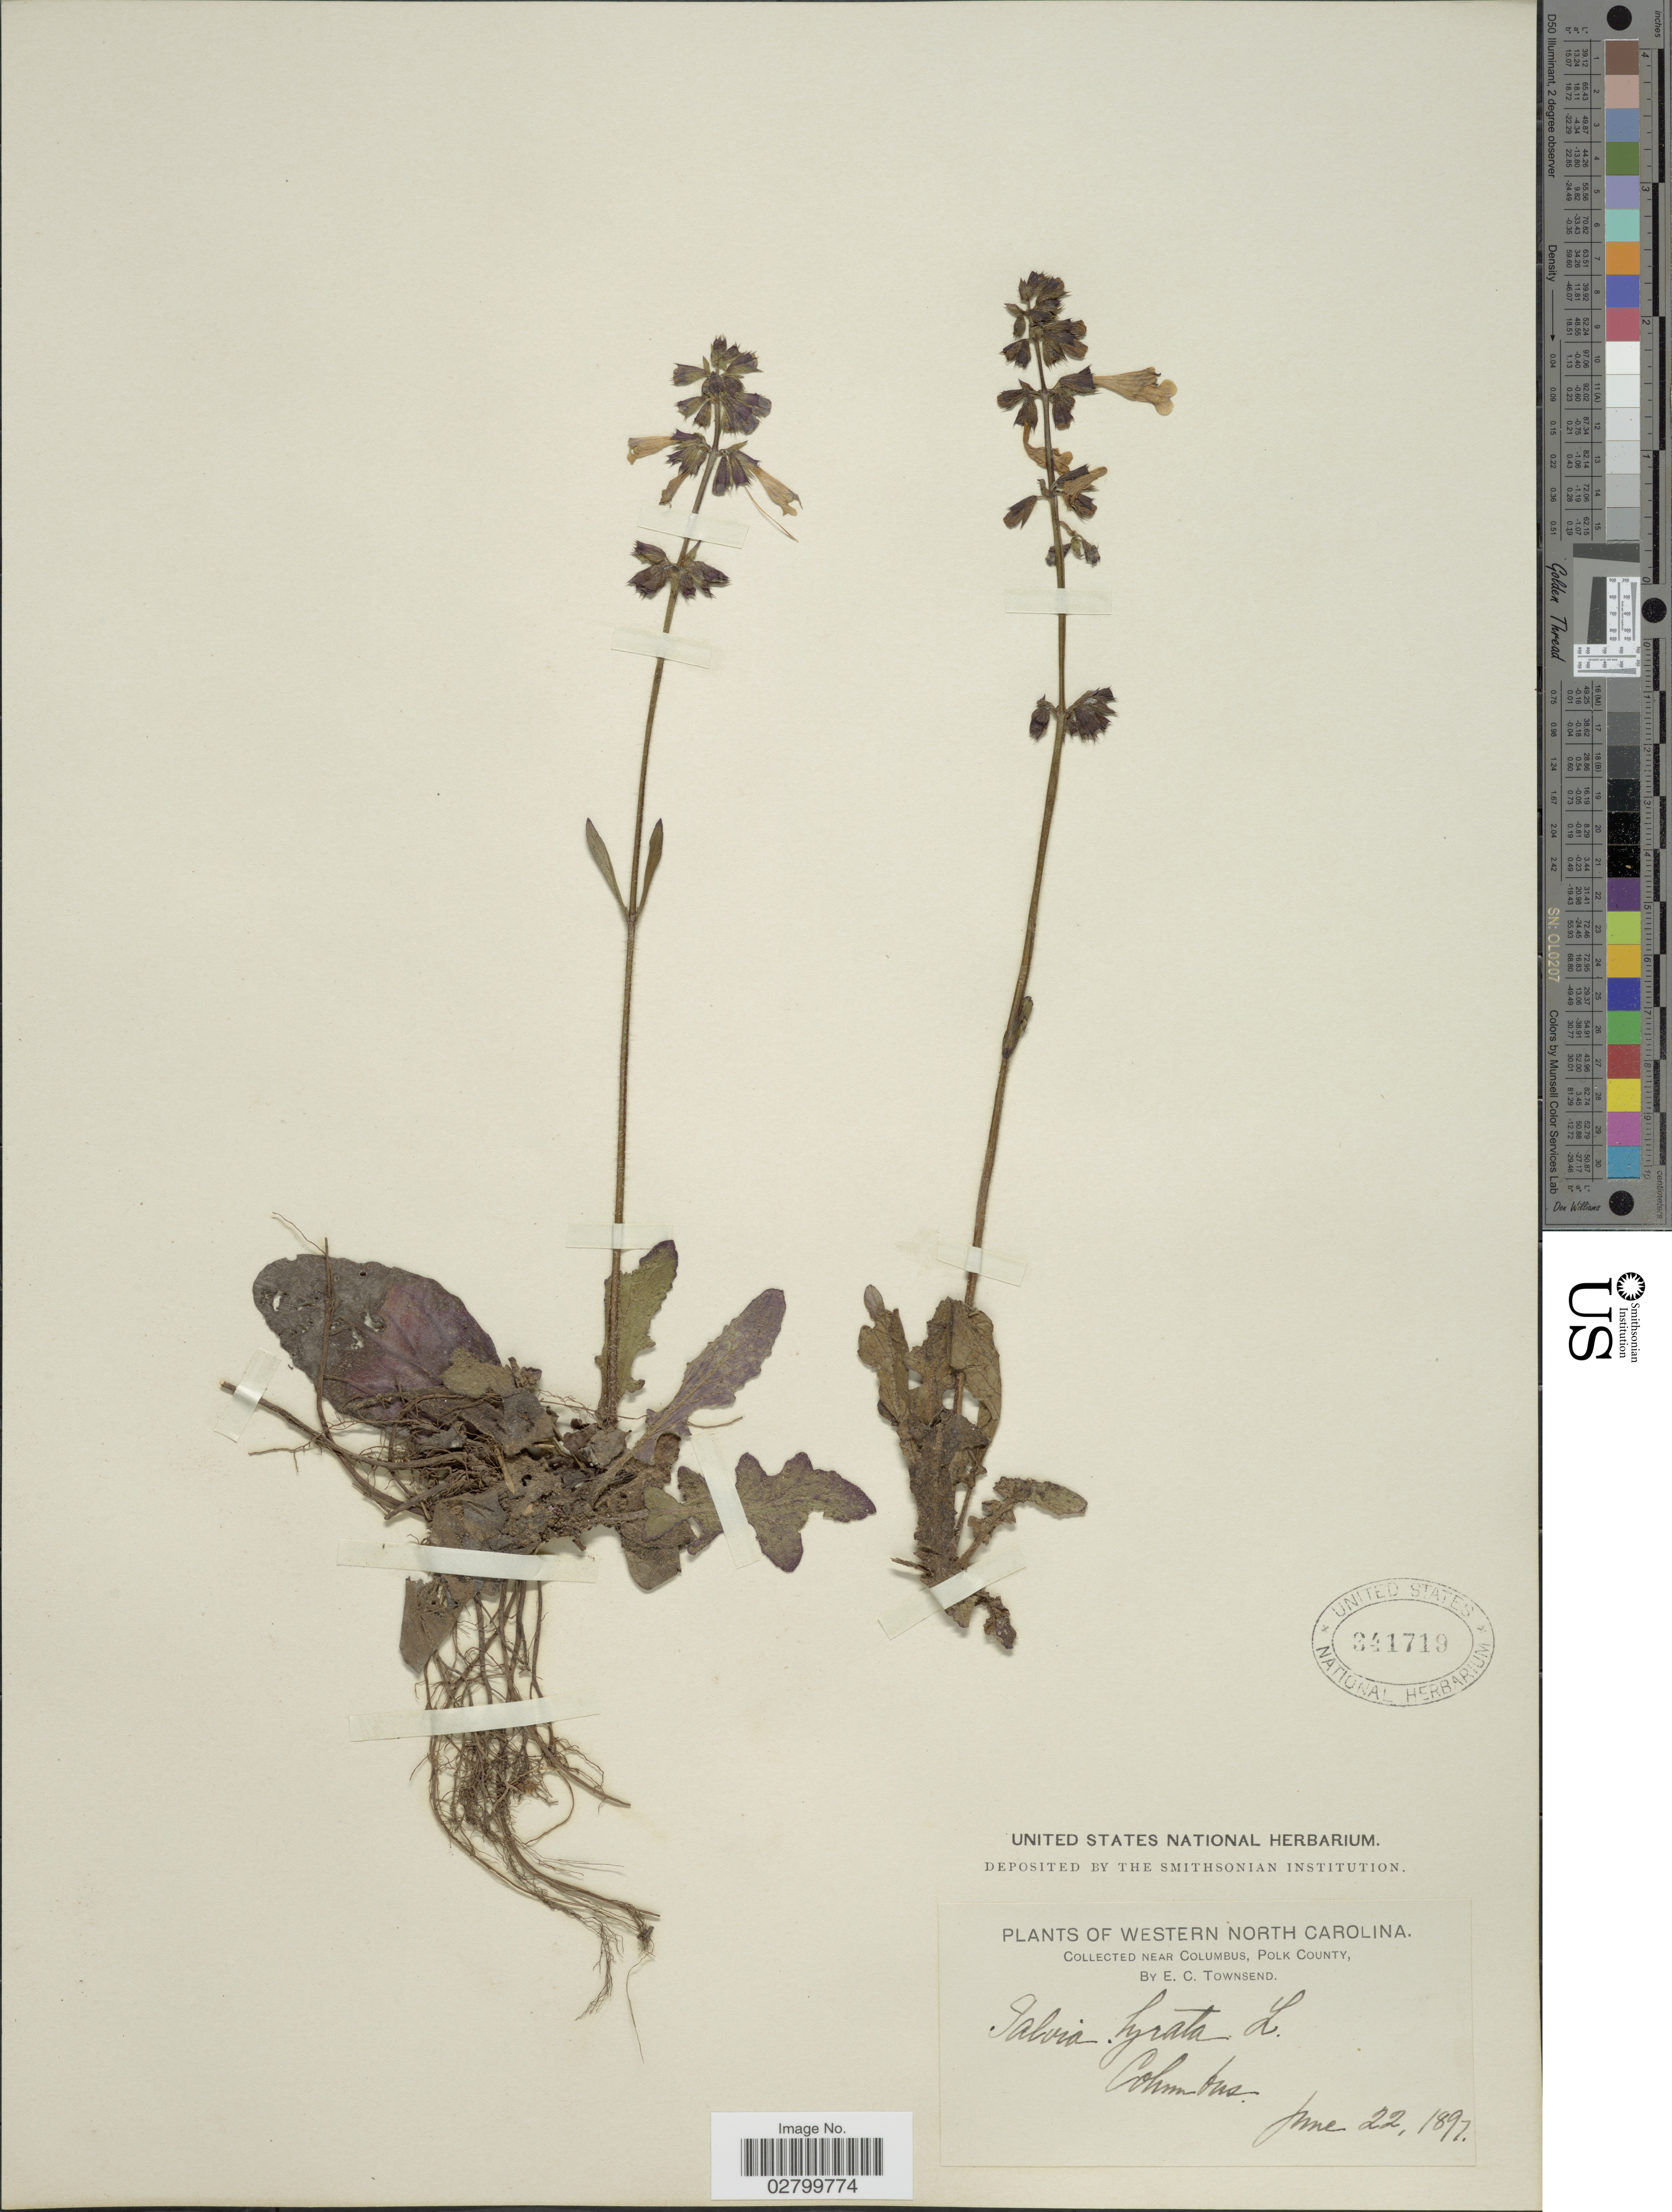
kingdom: Plantae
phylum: Tracheophyta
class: Magnoliopsida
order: Lamiales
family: Lamiaceae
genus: Salvia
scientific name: Salvia lyrata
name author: L.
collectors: E. C. Townsend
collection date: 1897-06-22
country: United States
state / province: North Carolina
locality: Western North Carolina. Near Columbus, Polk County. Columbus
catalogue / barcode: US 341719